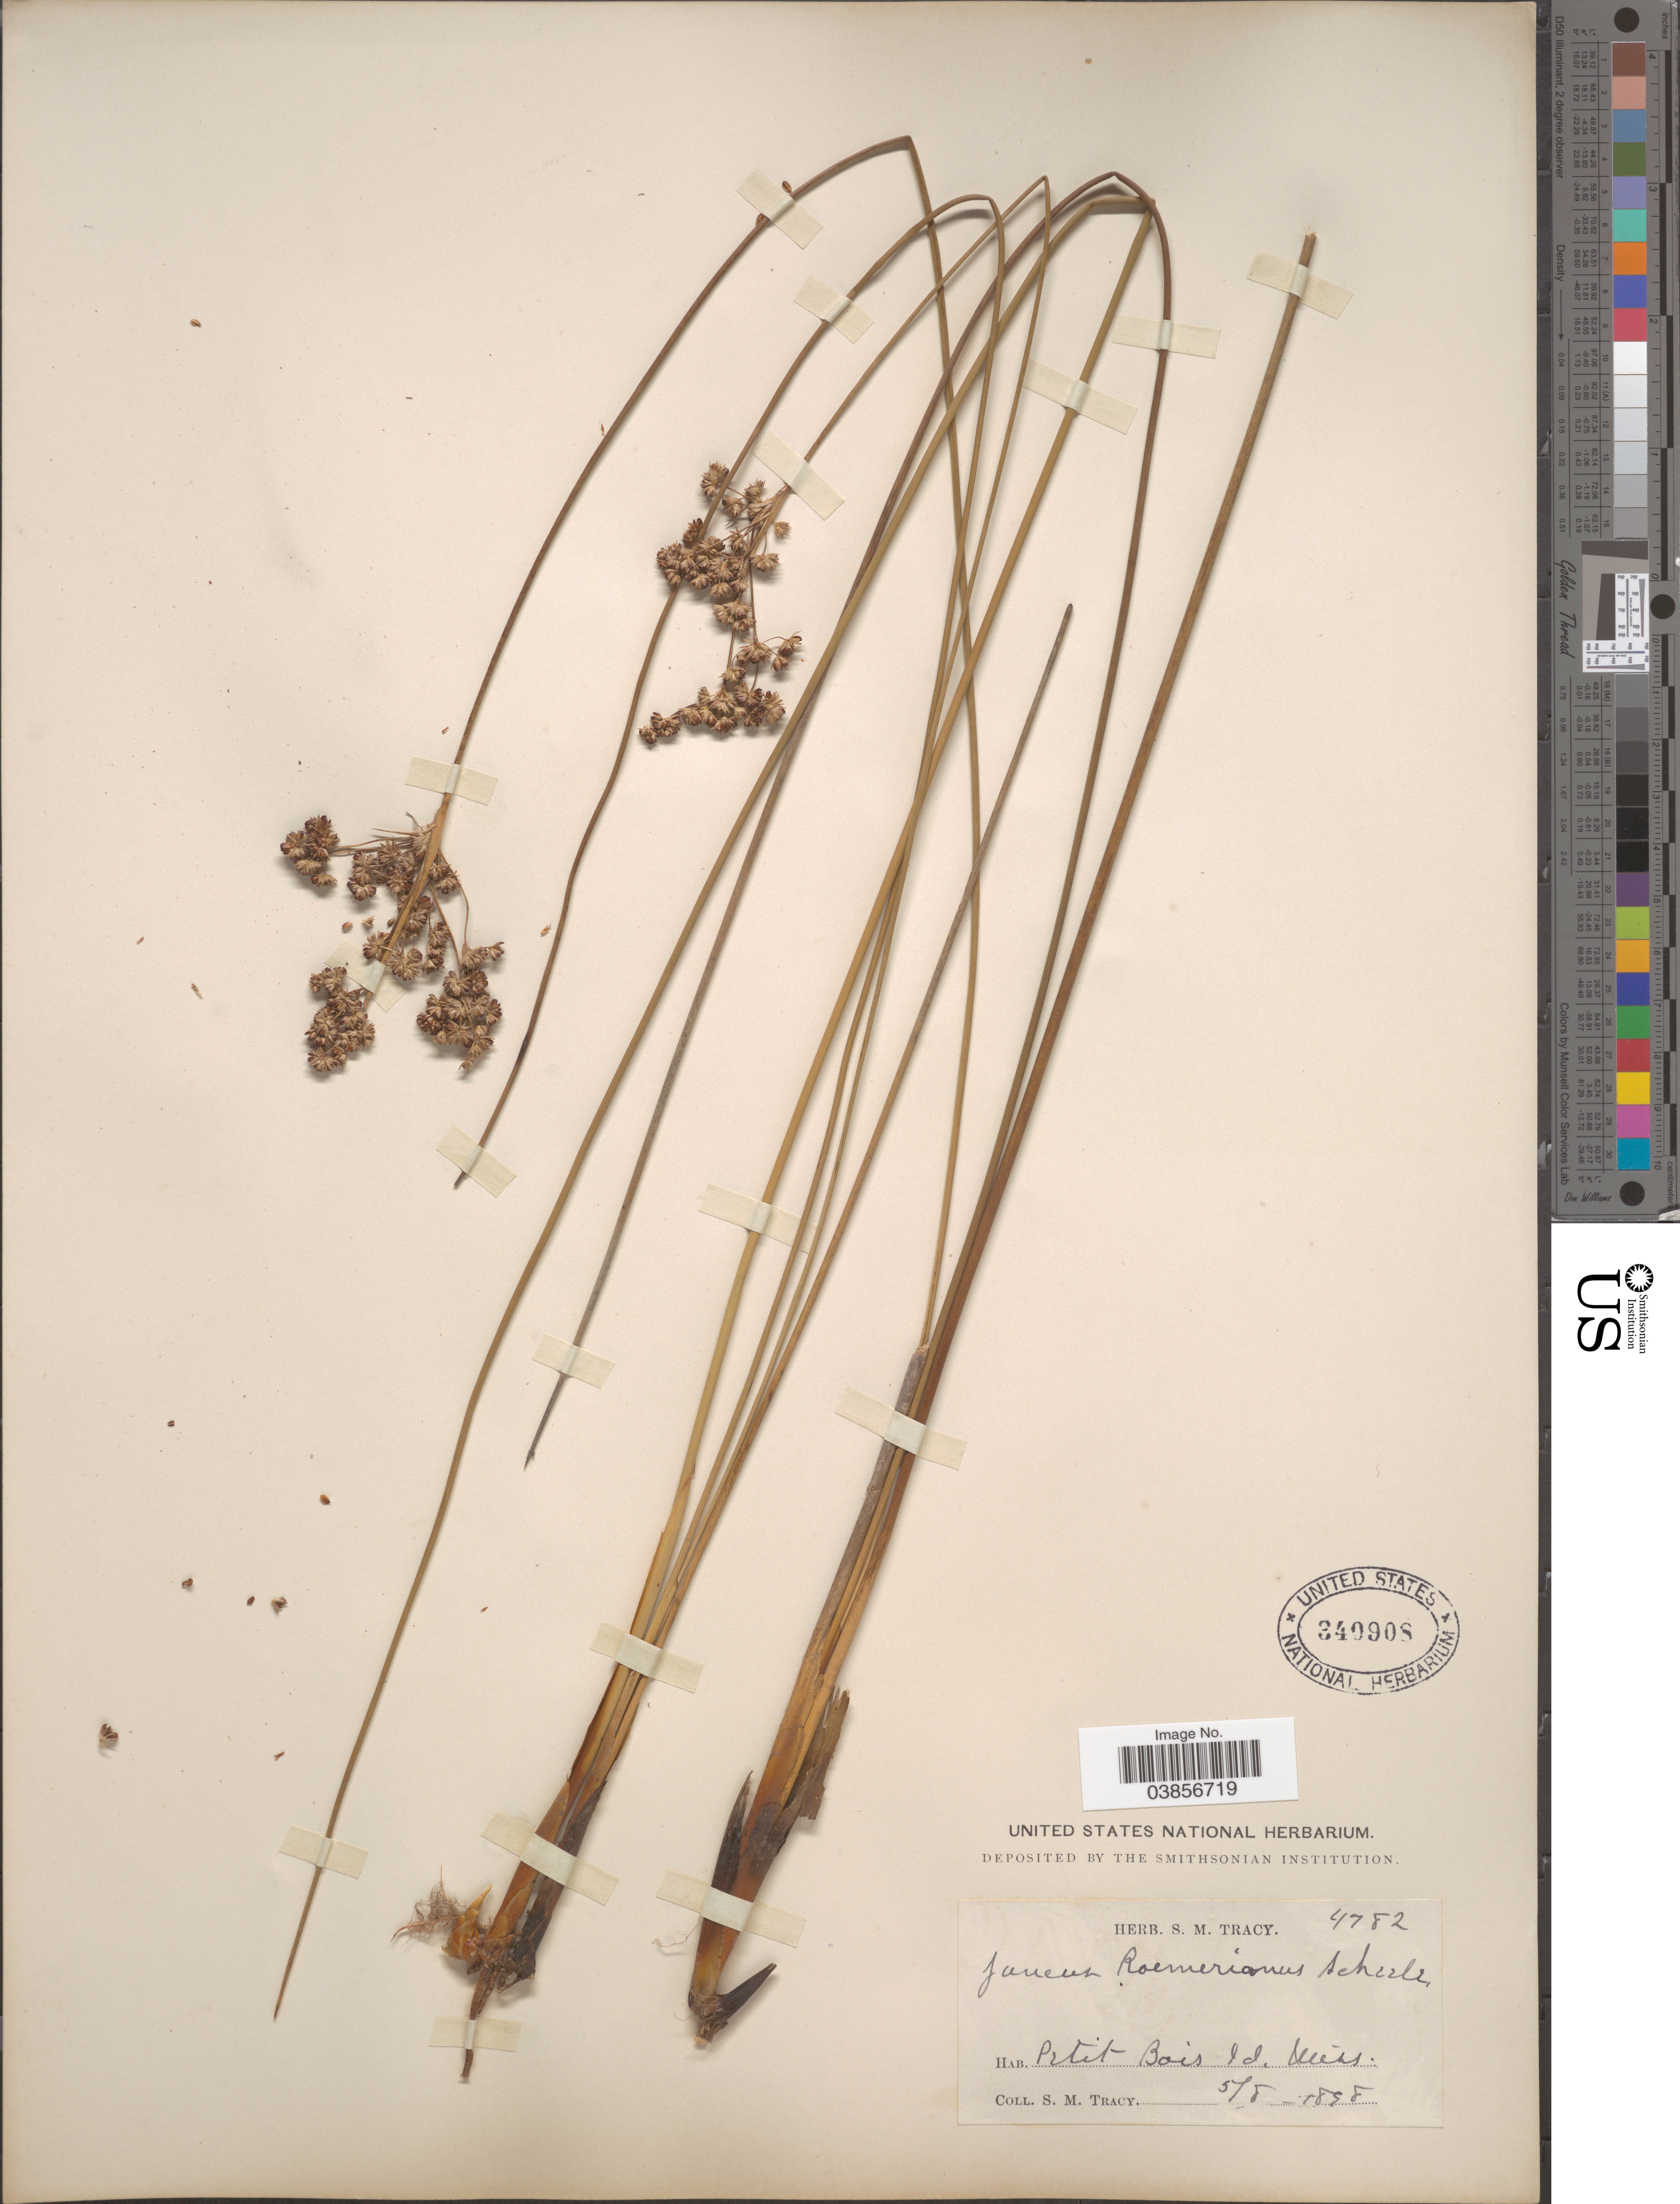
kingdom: Plantae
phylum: Tracheophyta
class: Liliopsida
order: Poales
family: Juncaceae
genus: Juncus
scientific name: Juncus roemerianus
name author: Scheele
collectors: S. M. Tracy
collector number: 4782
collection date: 1898-05-08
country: United States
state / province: Mississippi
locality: Petit Bois Id.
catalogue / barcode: US 340908